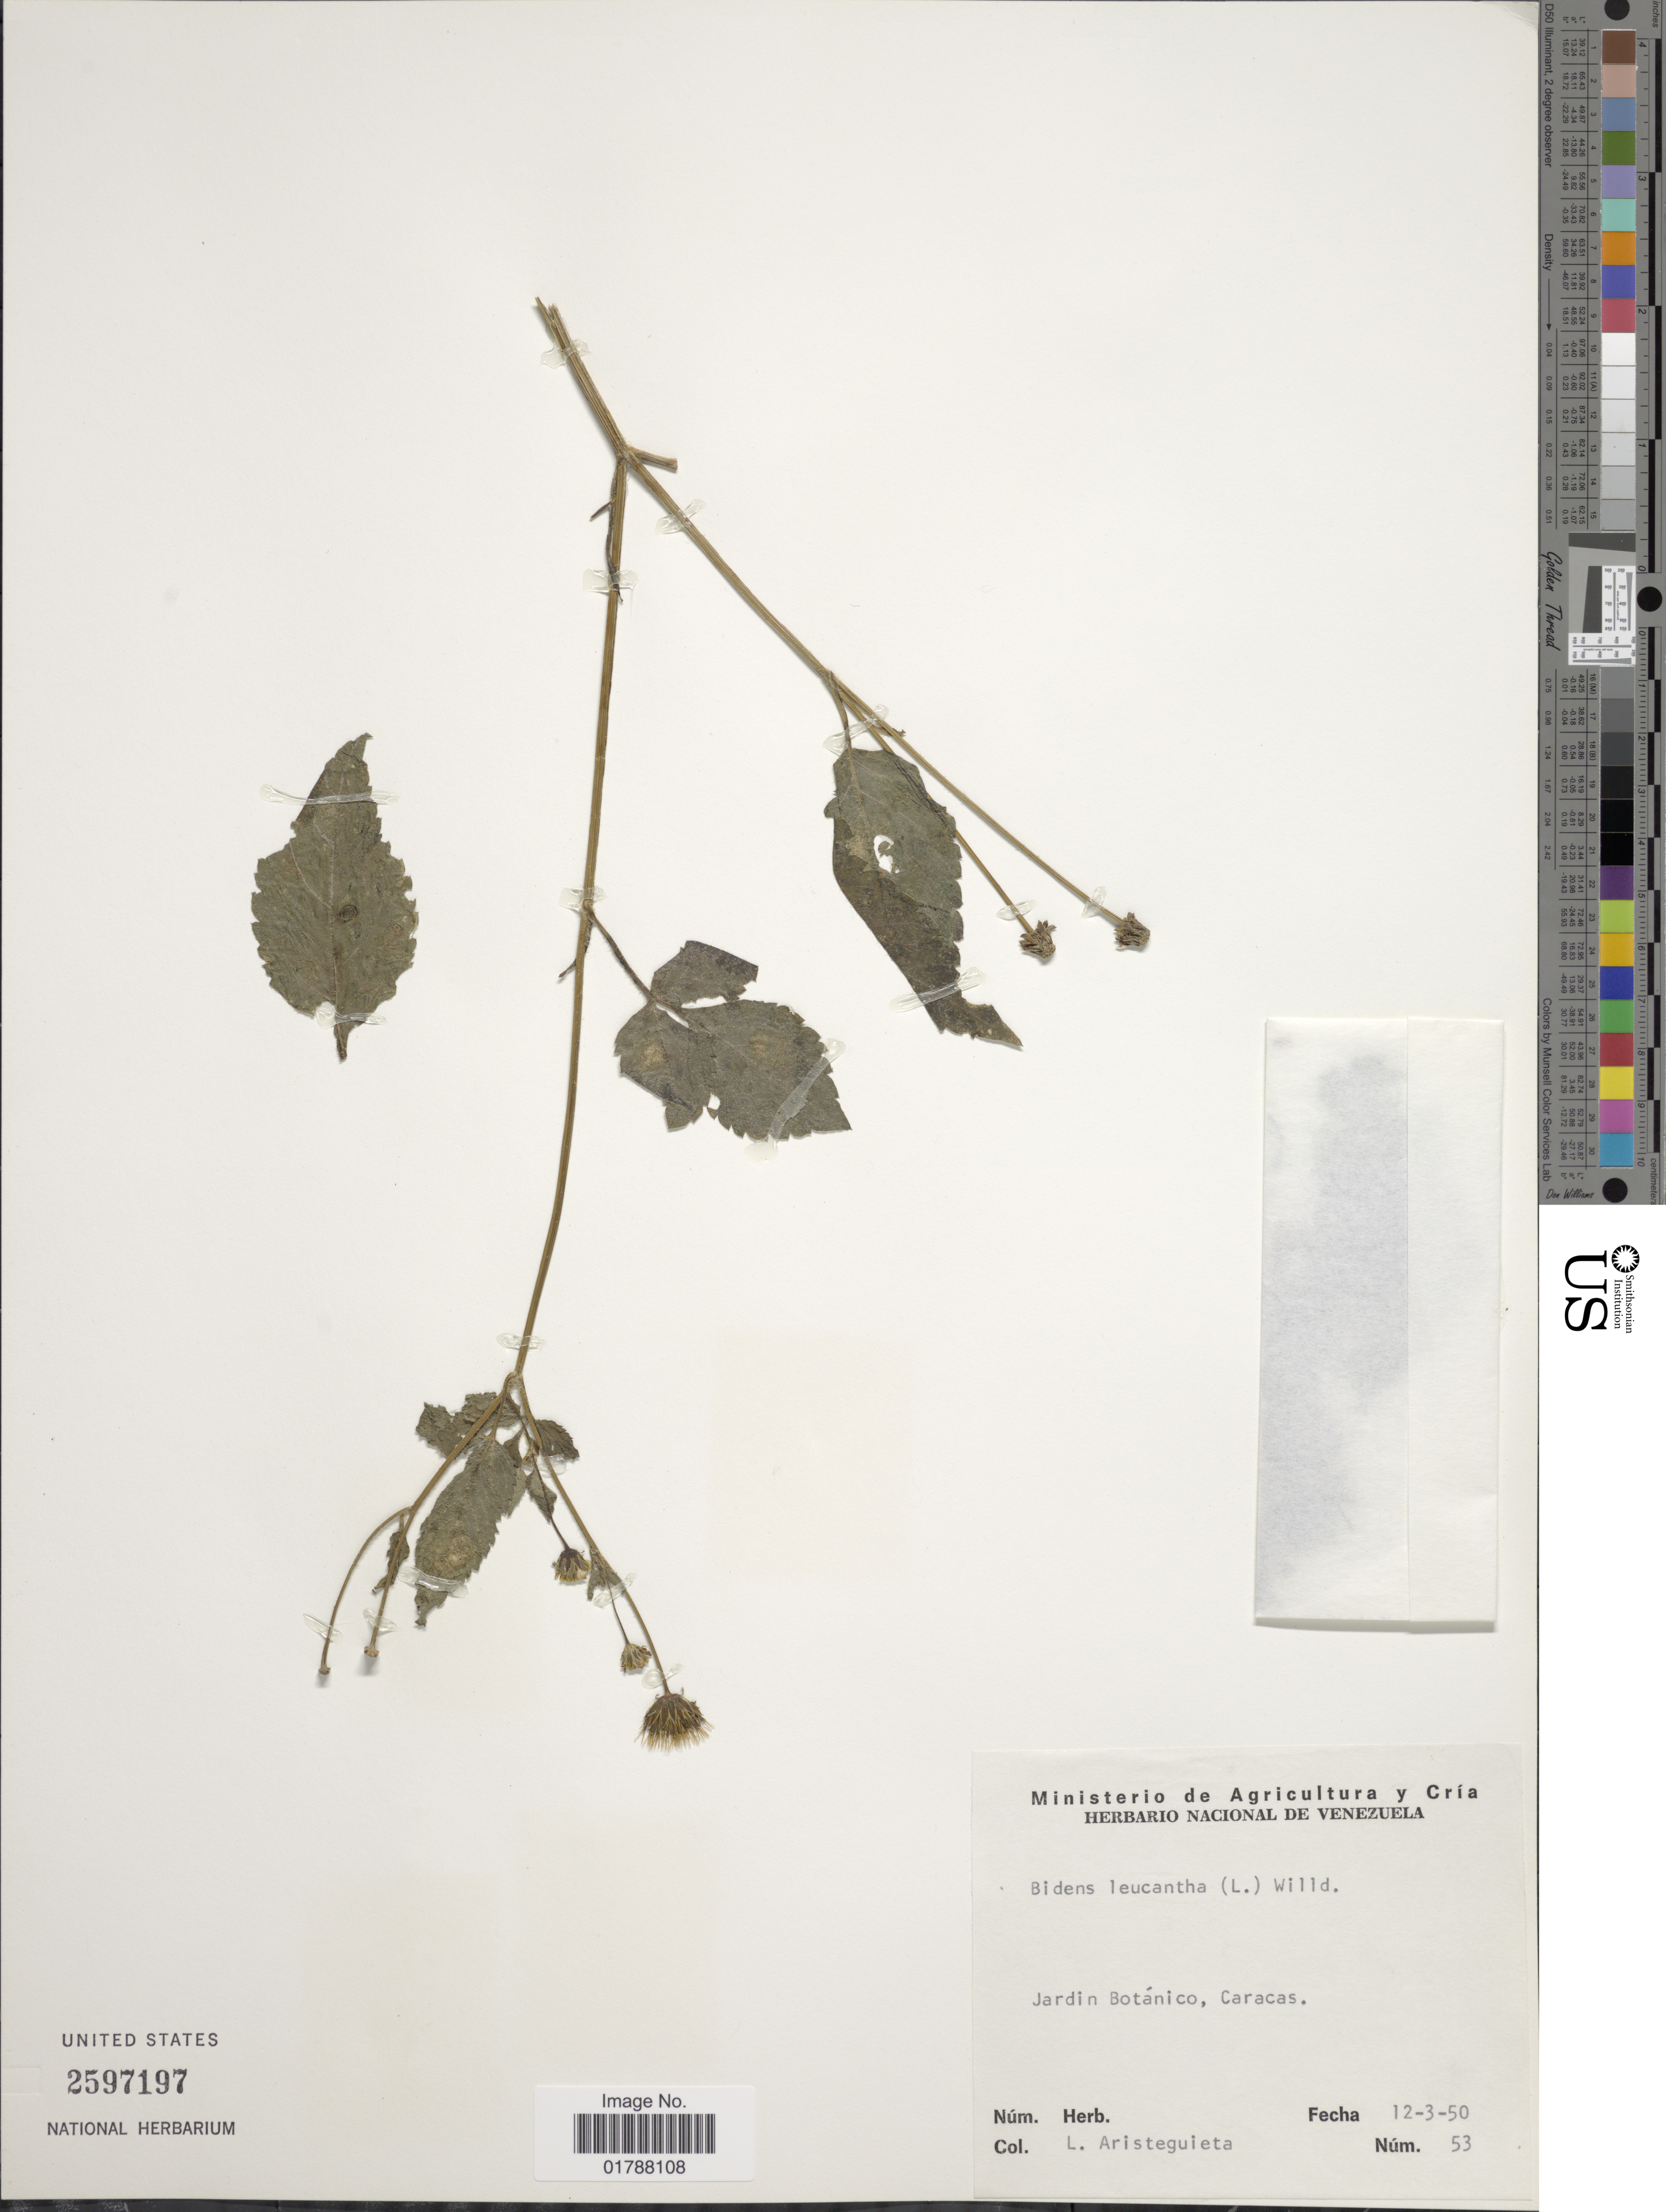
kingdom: Plantae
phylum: Tracheophyta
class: Magnoliopsida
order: Asterales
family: Asteraceae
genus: Bidens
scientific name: Bidens alba var. radiata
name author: (Sch. Bip.) R.E. Ballard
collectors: L. Aristeguieta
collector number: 53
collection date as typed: Transcribed d/m/y: 12/3/50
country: Venezuela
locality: Jardin Botanico, Caracas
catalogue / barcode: US 2597197